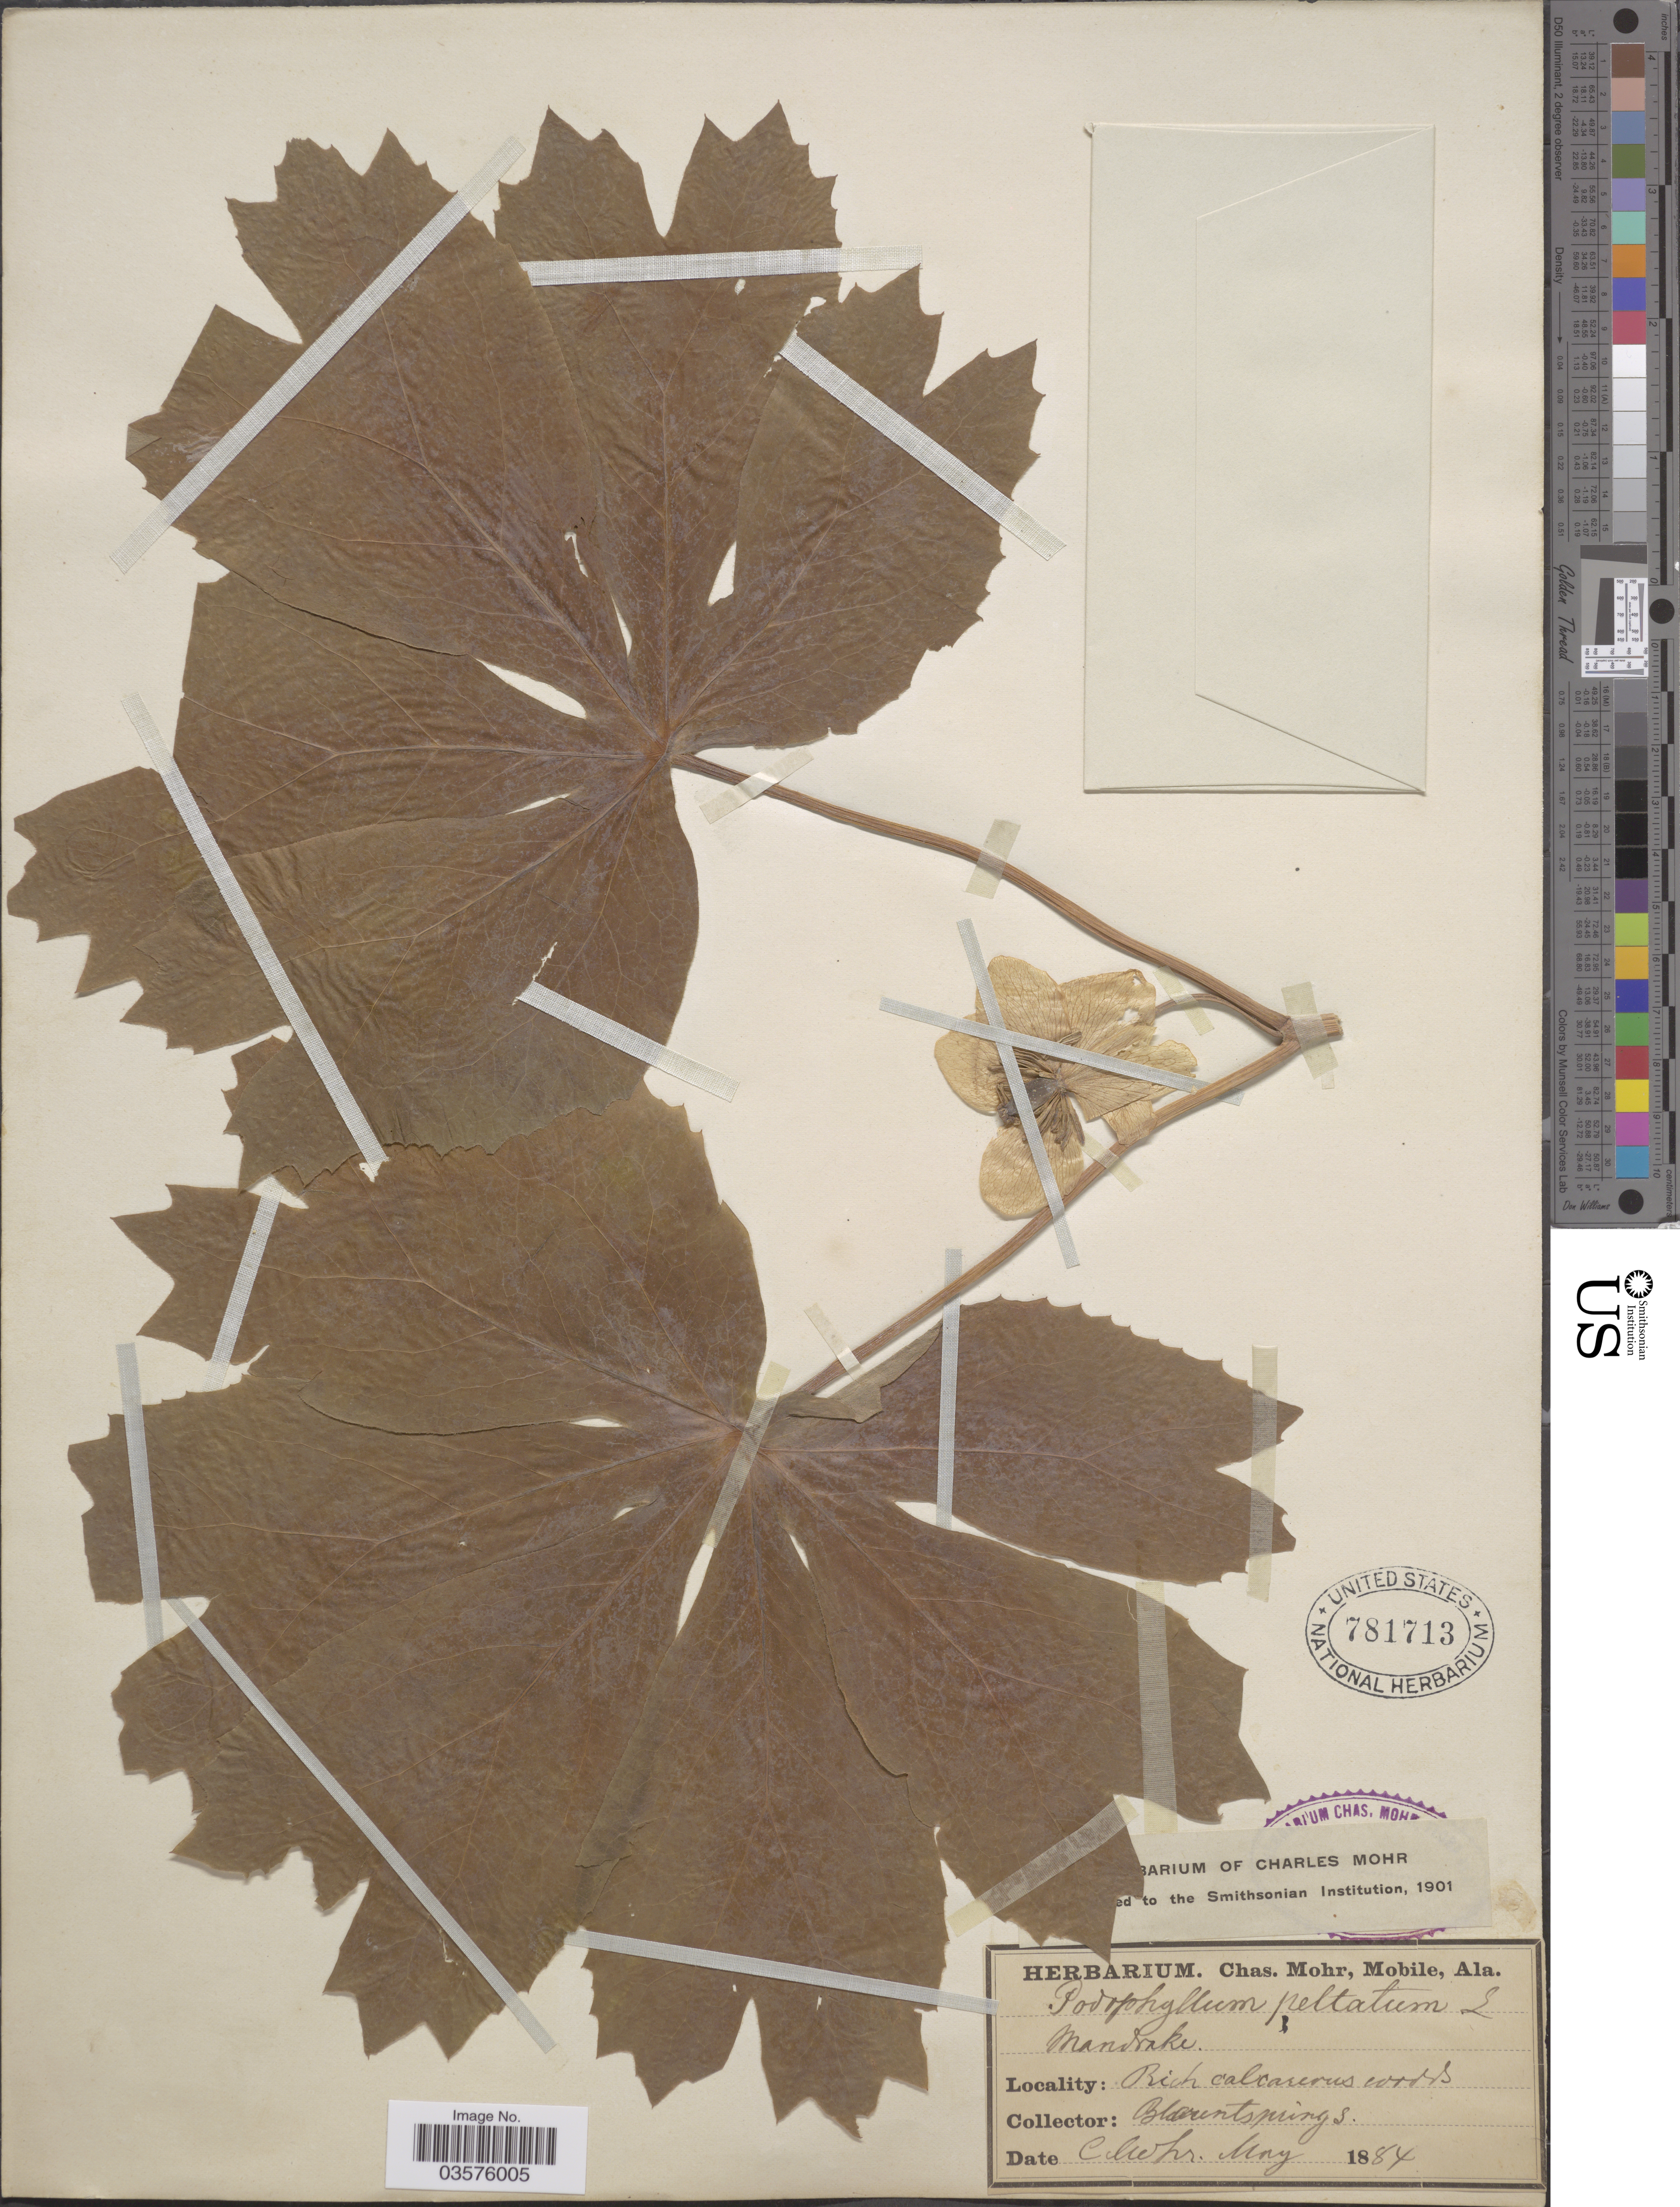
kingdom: Plantae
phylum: Tracheophyta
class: Magnoliopsida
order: Ranunculales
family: Berberidaceae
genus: Podophyllum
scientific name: Podophyllum peltatum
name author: L.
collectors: Mohr, C. T. (herbarium)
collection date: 1884-05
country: United States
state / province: Alabama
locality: Blount springs.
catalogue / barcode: US 781713